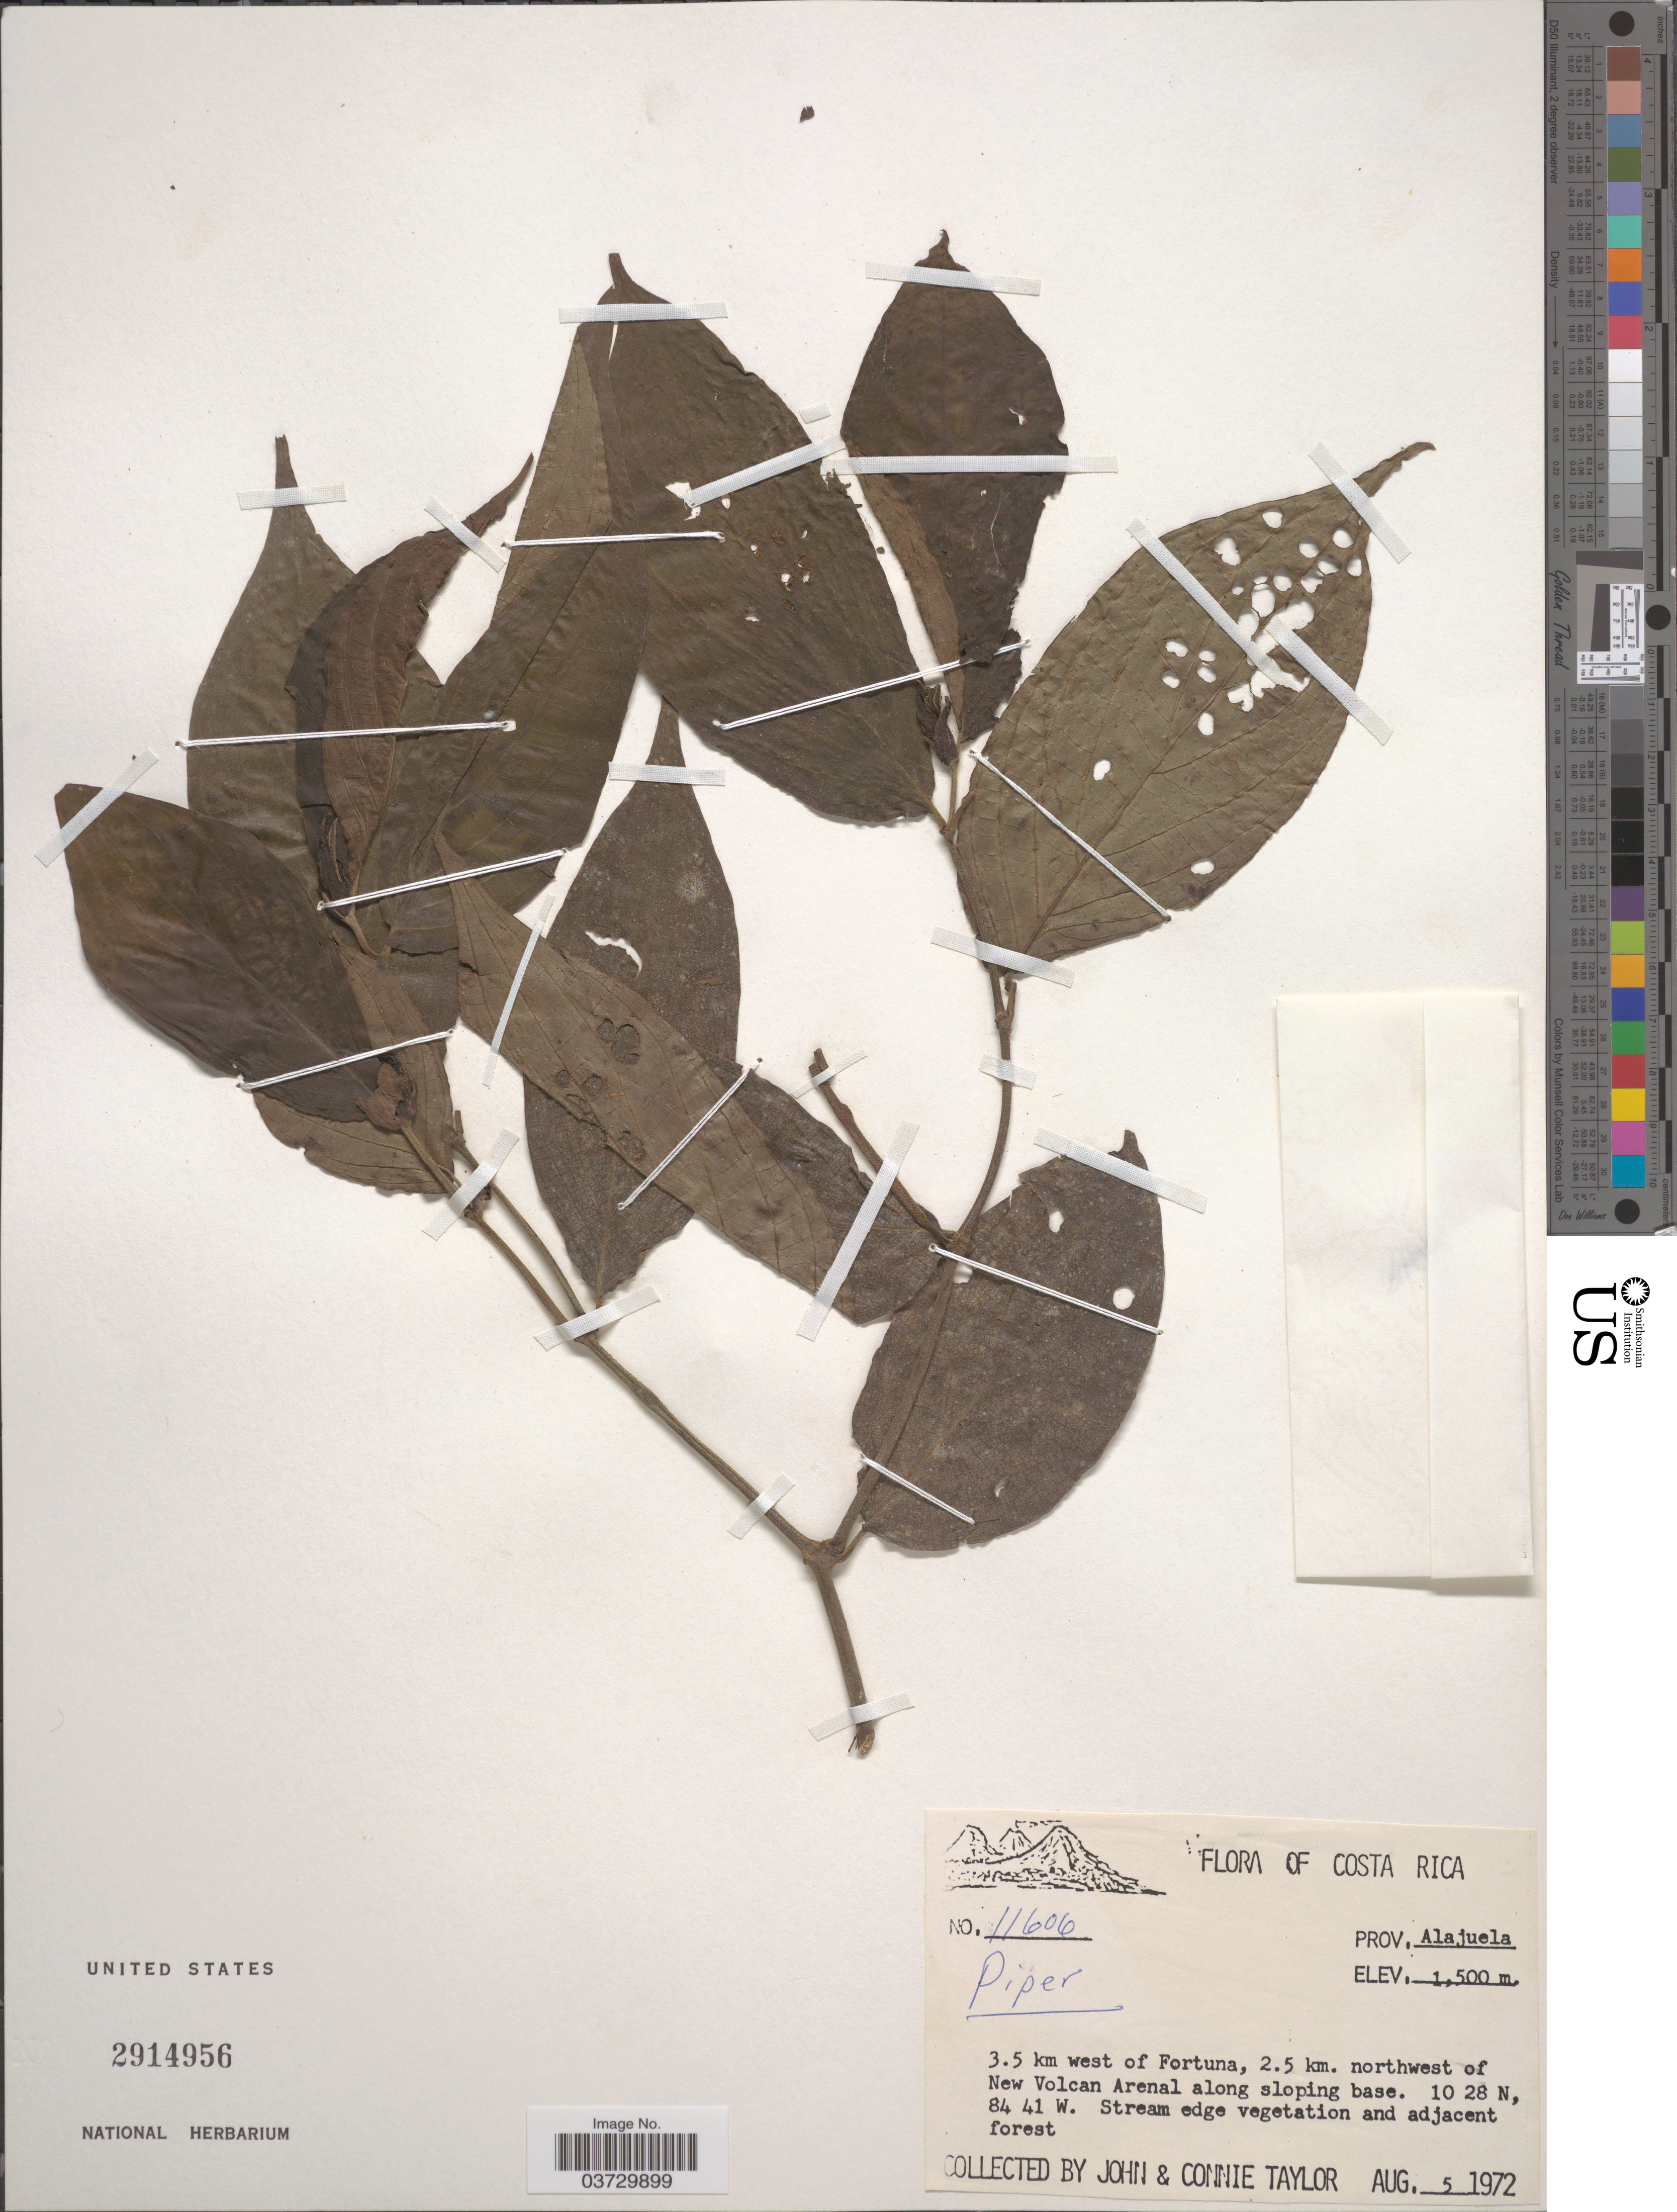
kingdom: Plantae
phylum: Tracheophyta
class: Magnoliopsida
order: Piperales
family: Piperaceae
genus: Piper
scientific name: Piper sp.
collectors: J. Taylor & C. Taylor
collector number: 11606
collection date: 1972-08-05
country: Costa Rica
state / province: Alajuela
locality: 3.5 km west of Fortuna, 2.5 km. northwest of New Volcan Arenal along sloping base.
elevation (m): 1500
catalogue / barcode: US 2914956